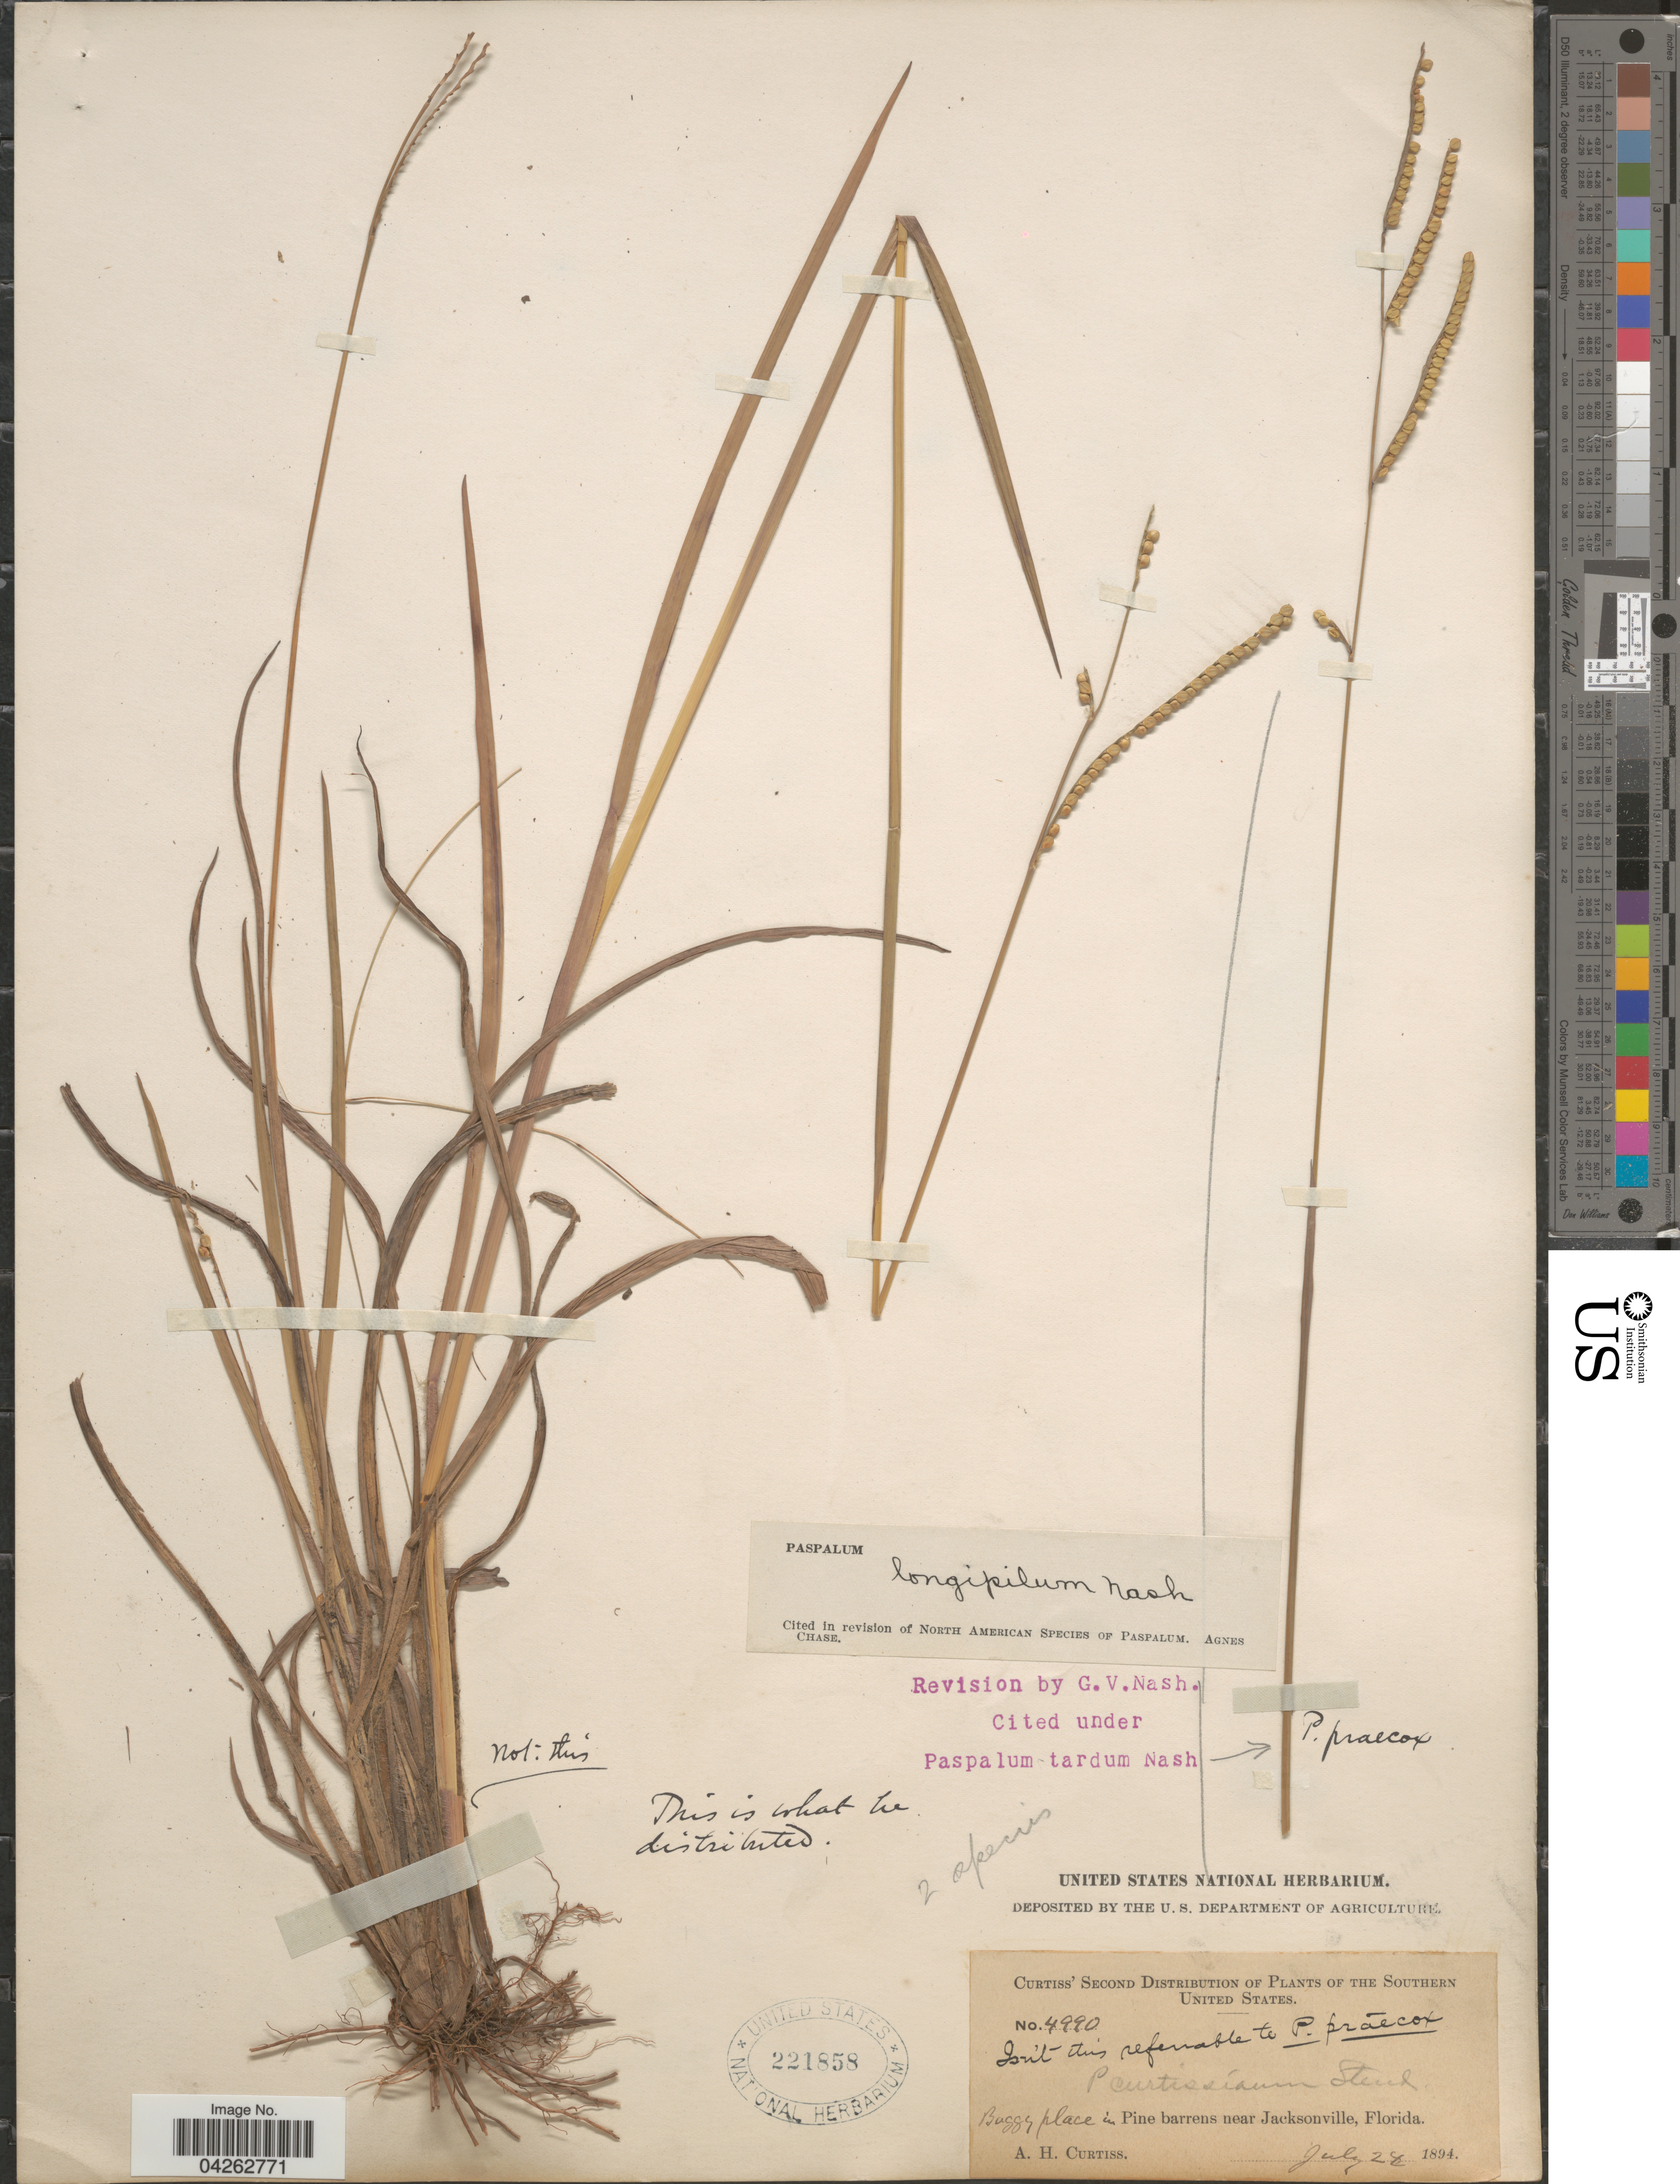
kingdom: Plantae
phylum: Tracheophyta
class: Liliopsida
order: Poales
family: Poaceae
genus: Paspalum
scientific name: Paspalum longipilum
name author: Nash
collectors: A. H. Curtiss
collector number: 4990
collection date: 1894-07-28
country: United States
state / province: Florida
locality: Southern United States. Boggy place in Pine barrens near Jacksonville.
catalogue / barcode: US 221858